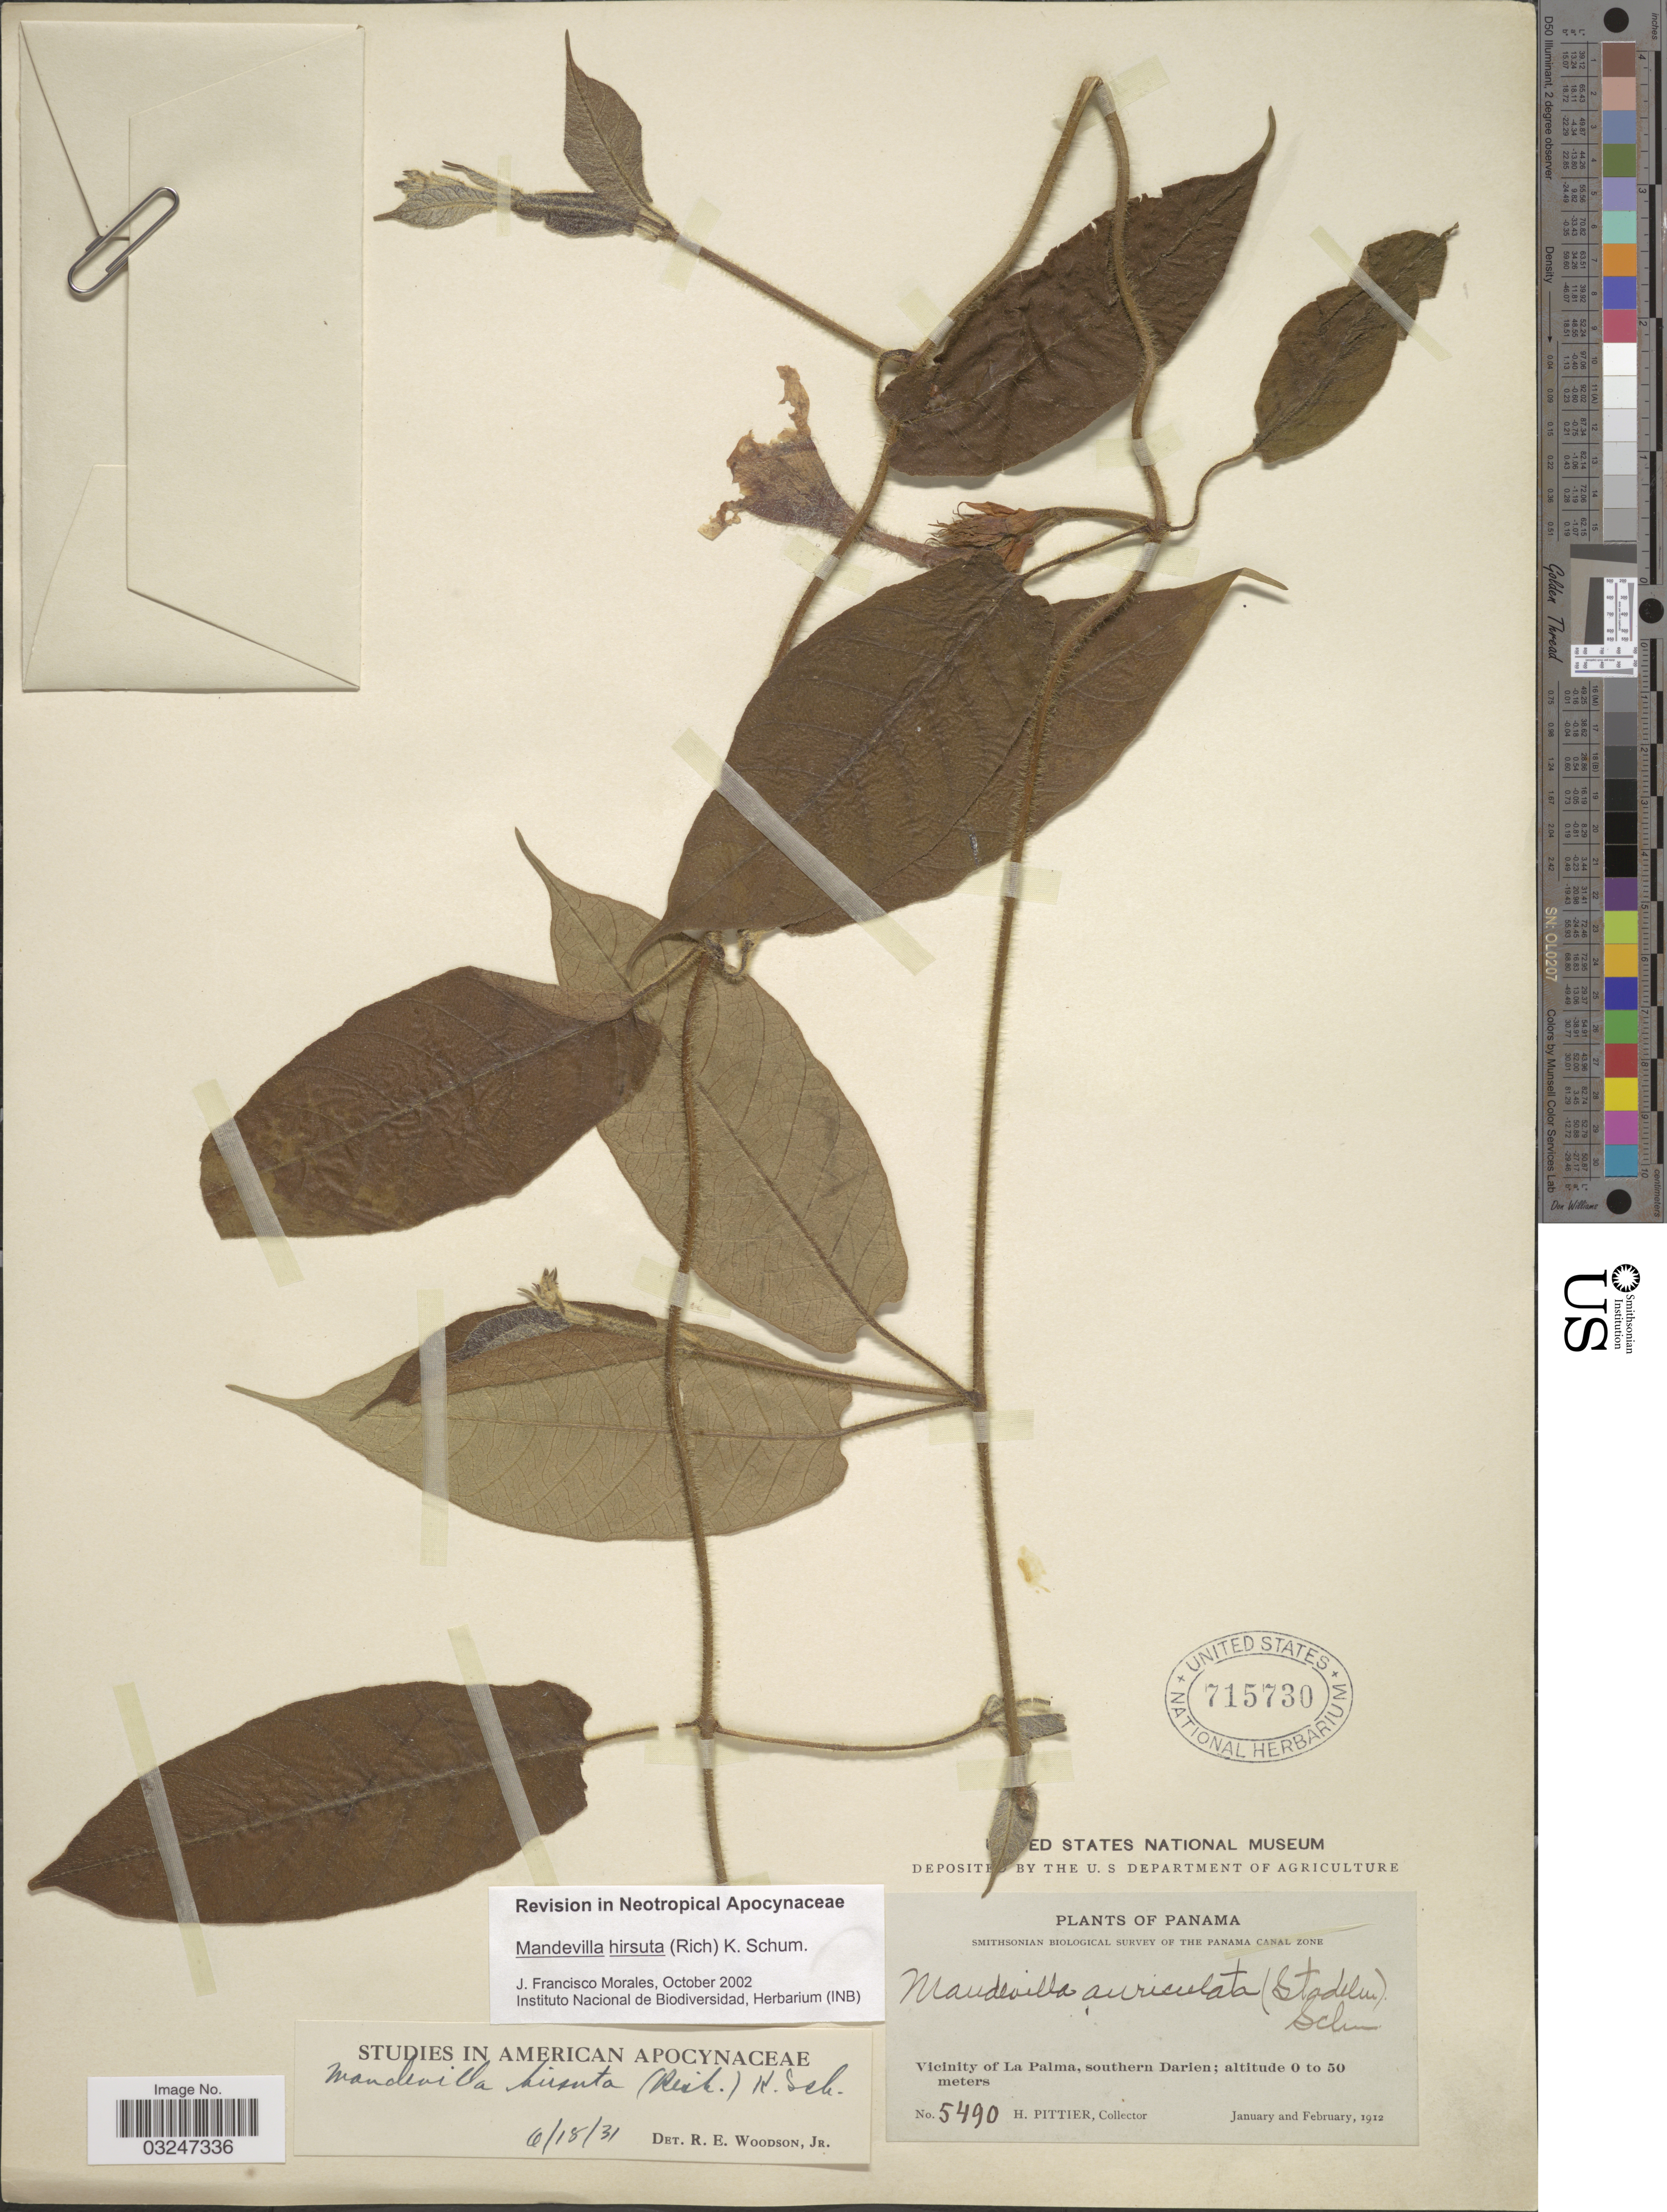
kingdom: Plantae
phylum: Tracheophyta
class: Magnoliopsida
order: Gentianales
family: Apocynaceae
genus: Mandevilla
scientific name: Mandevilla hirsuta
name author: (Rich.) K. Schum.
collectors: H. F. Pittier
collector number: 5490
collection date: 1912-01/1912-02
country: Panama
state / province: Darién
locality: Panama Canal Zone. Vicinity of La Palma, southern Darien.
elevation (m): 0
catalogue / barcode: US 715730